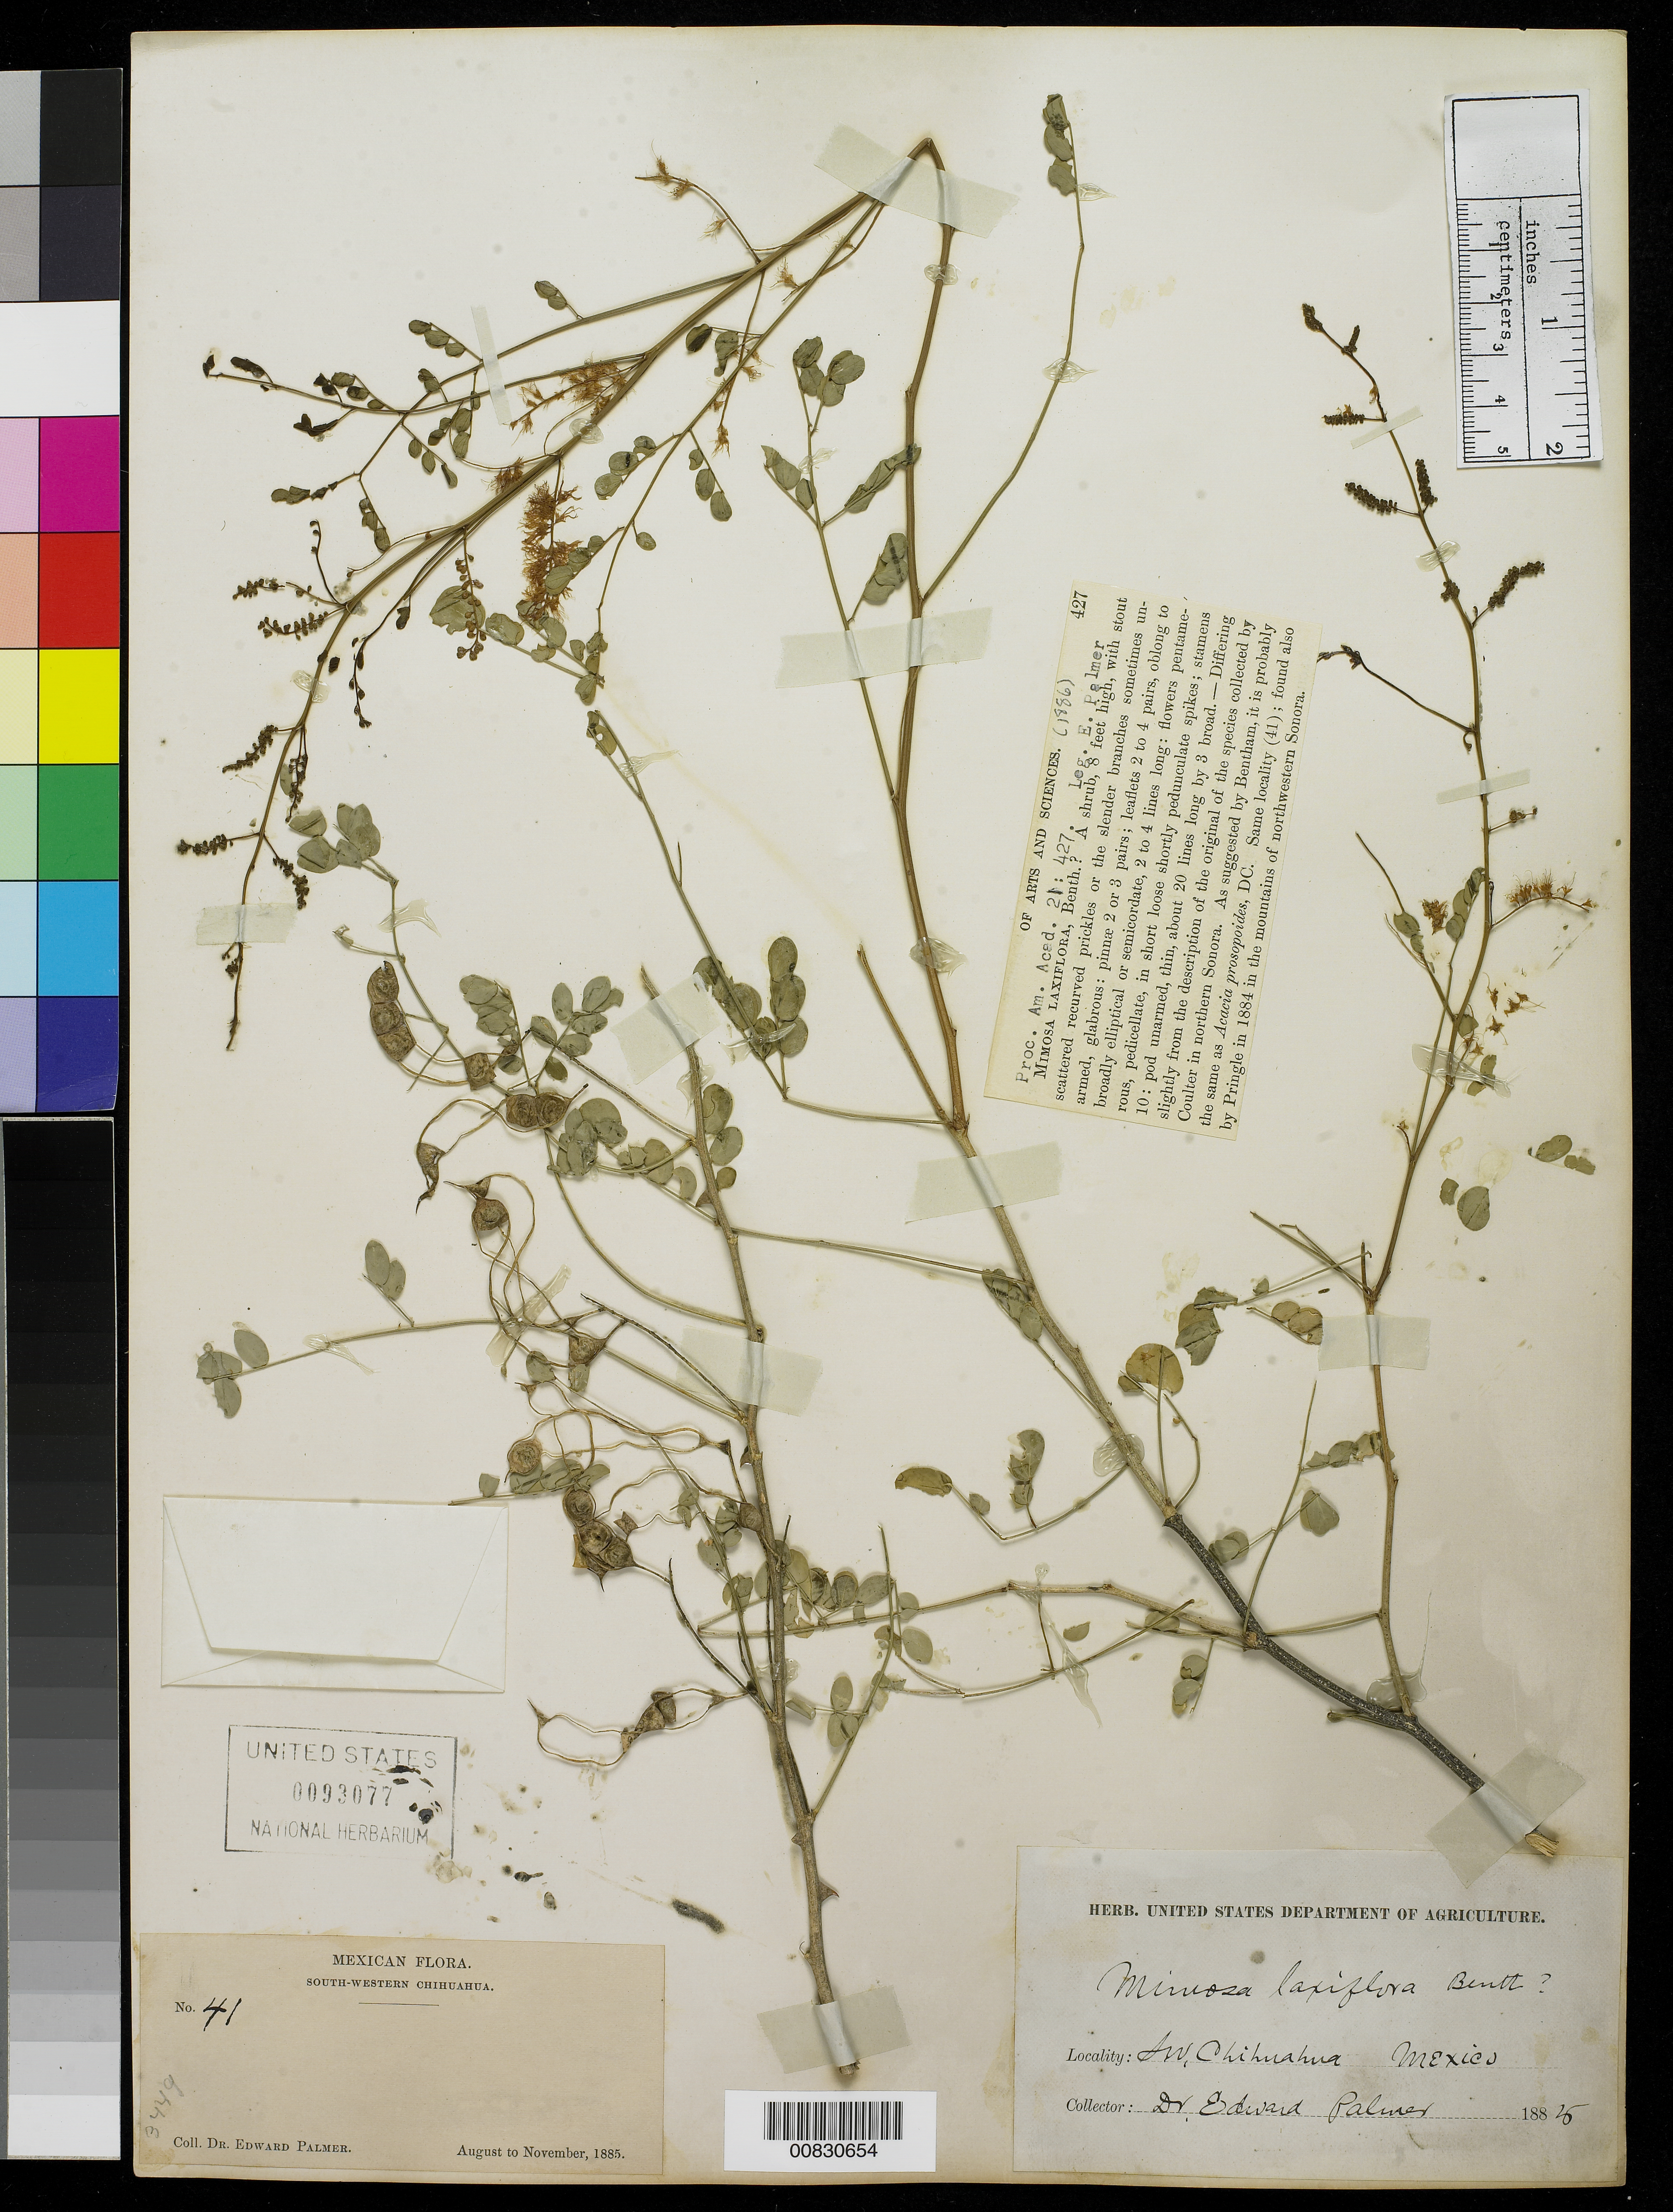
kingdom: Plantae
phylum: Tracheophyta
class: Magnoliopsida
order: Fabales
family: Fabaceae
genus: Mimosa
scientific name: Mimosa laxiflora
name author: Benth.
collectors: E. Palmer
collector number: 41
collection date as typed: Aug 1885 to -- Nov 1885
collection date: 1885-08/1885-11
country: Mexico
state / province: Chihuahua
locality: South-Western Chihuahua.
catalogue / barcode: US 93077